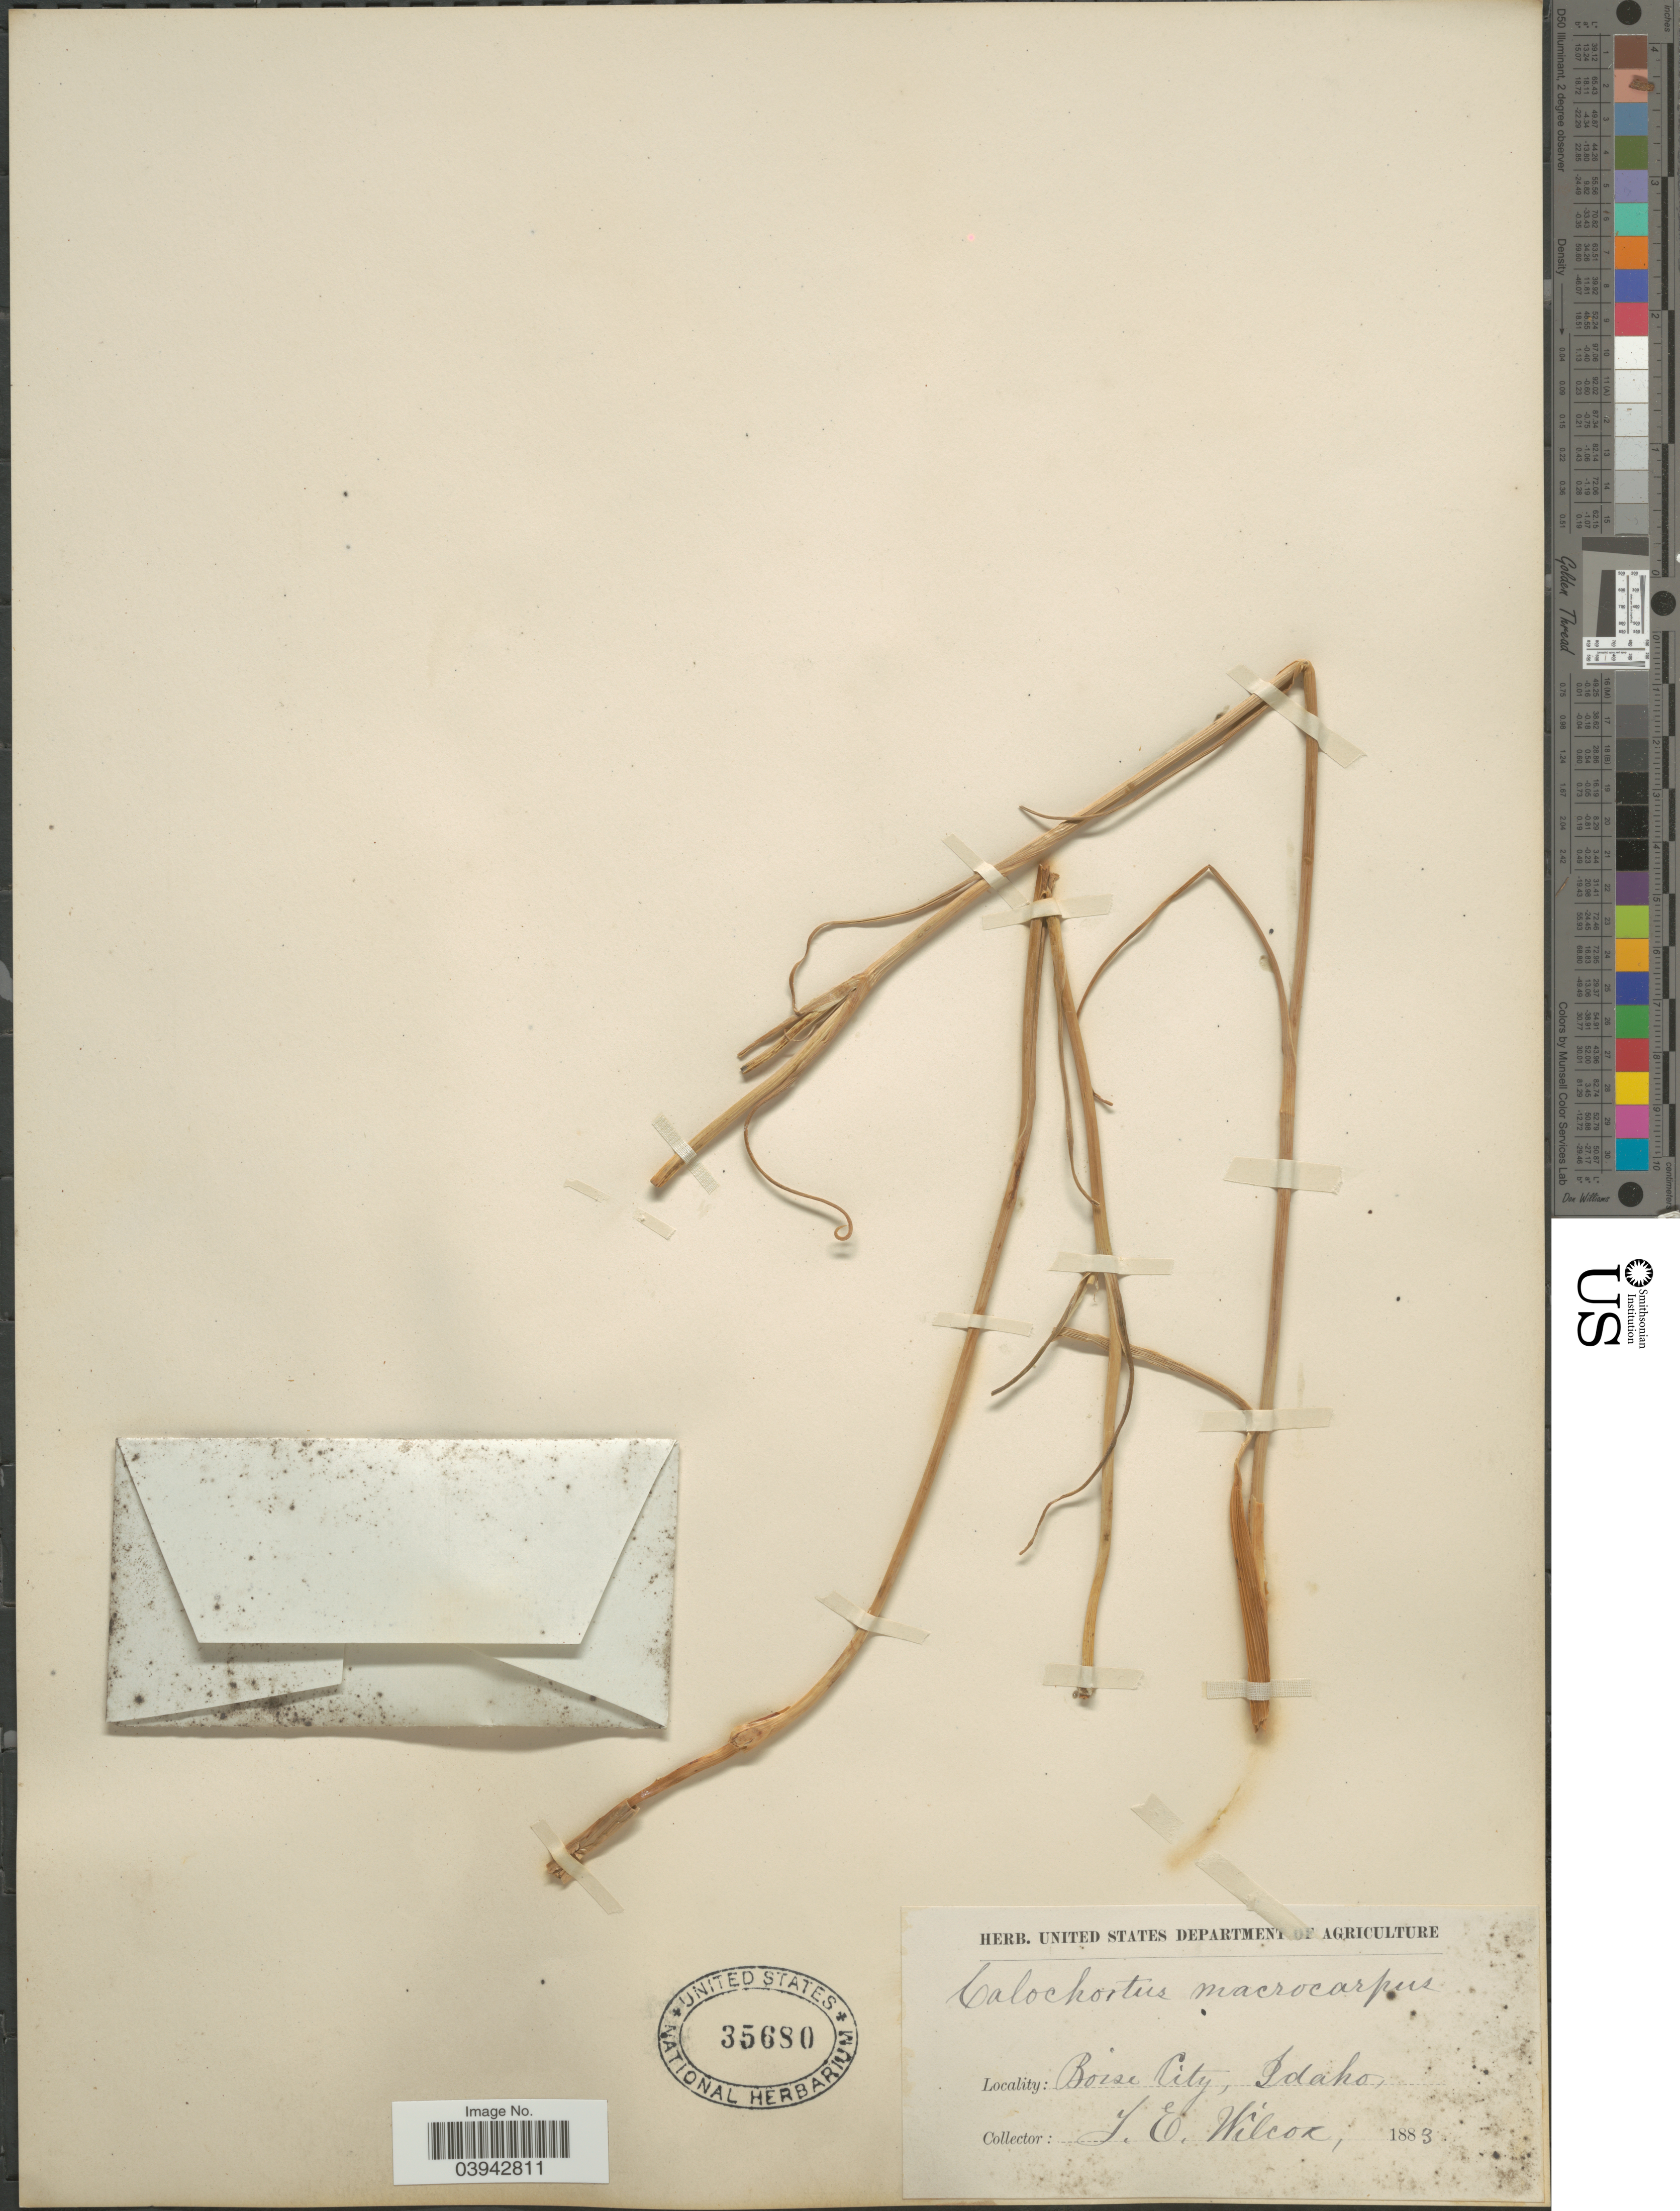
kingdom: Plantae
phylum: Tracheophyta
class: Liliopsida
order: Liliales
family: Liliaceae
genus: Calochortus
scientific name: Calochortus macrocarpus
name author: Douglas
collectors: T. E. Wilcox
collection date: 1883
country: United States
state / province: Idaho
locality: Boise City.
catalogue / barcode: US 35680